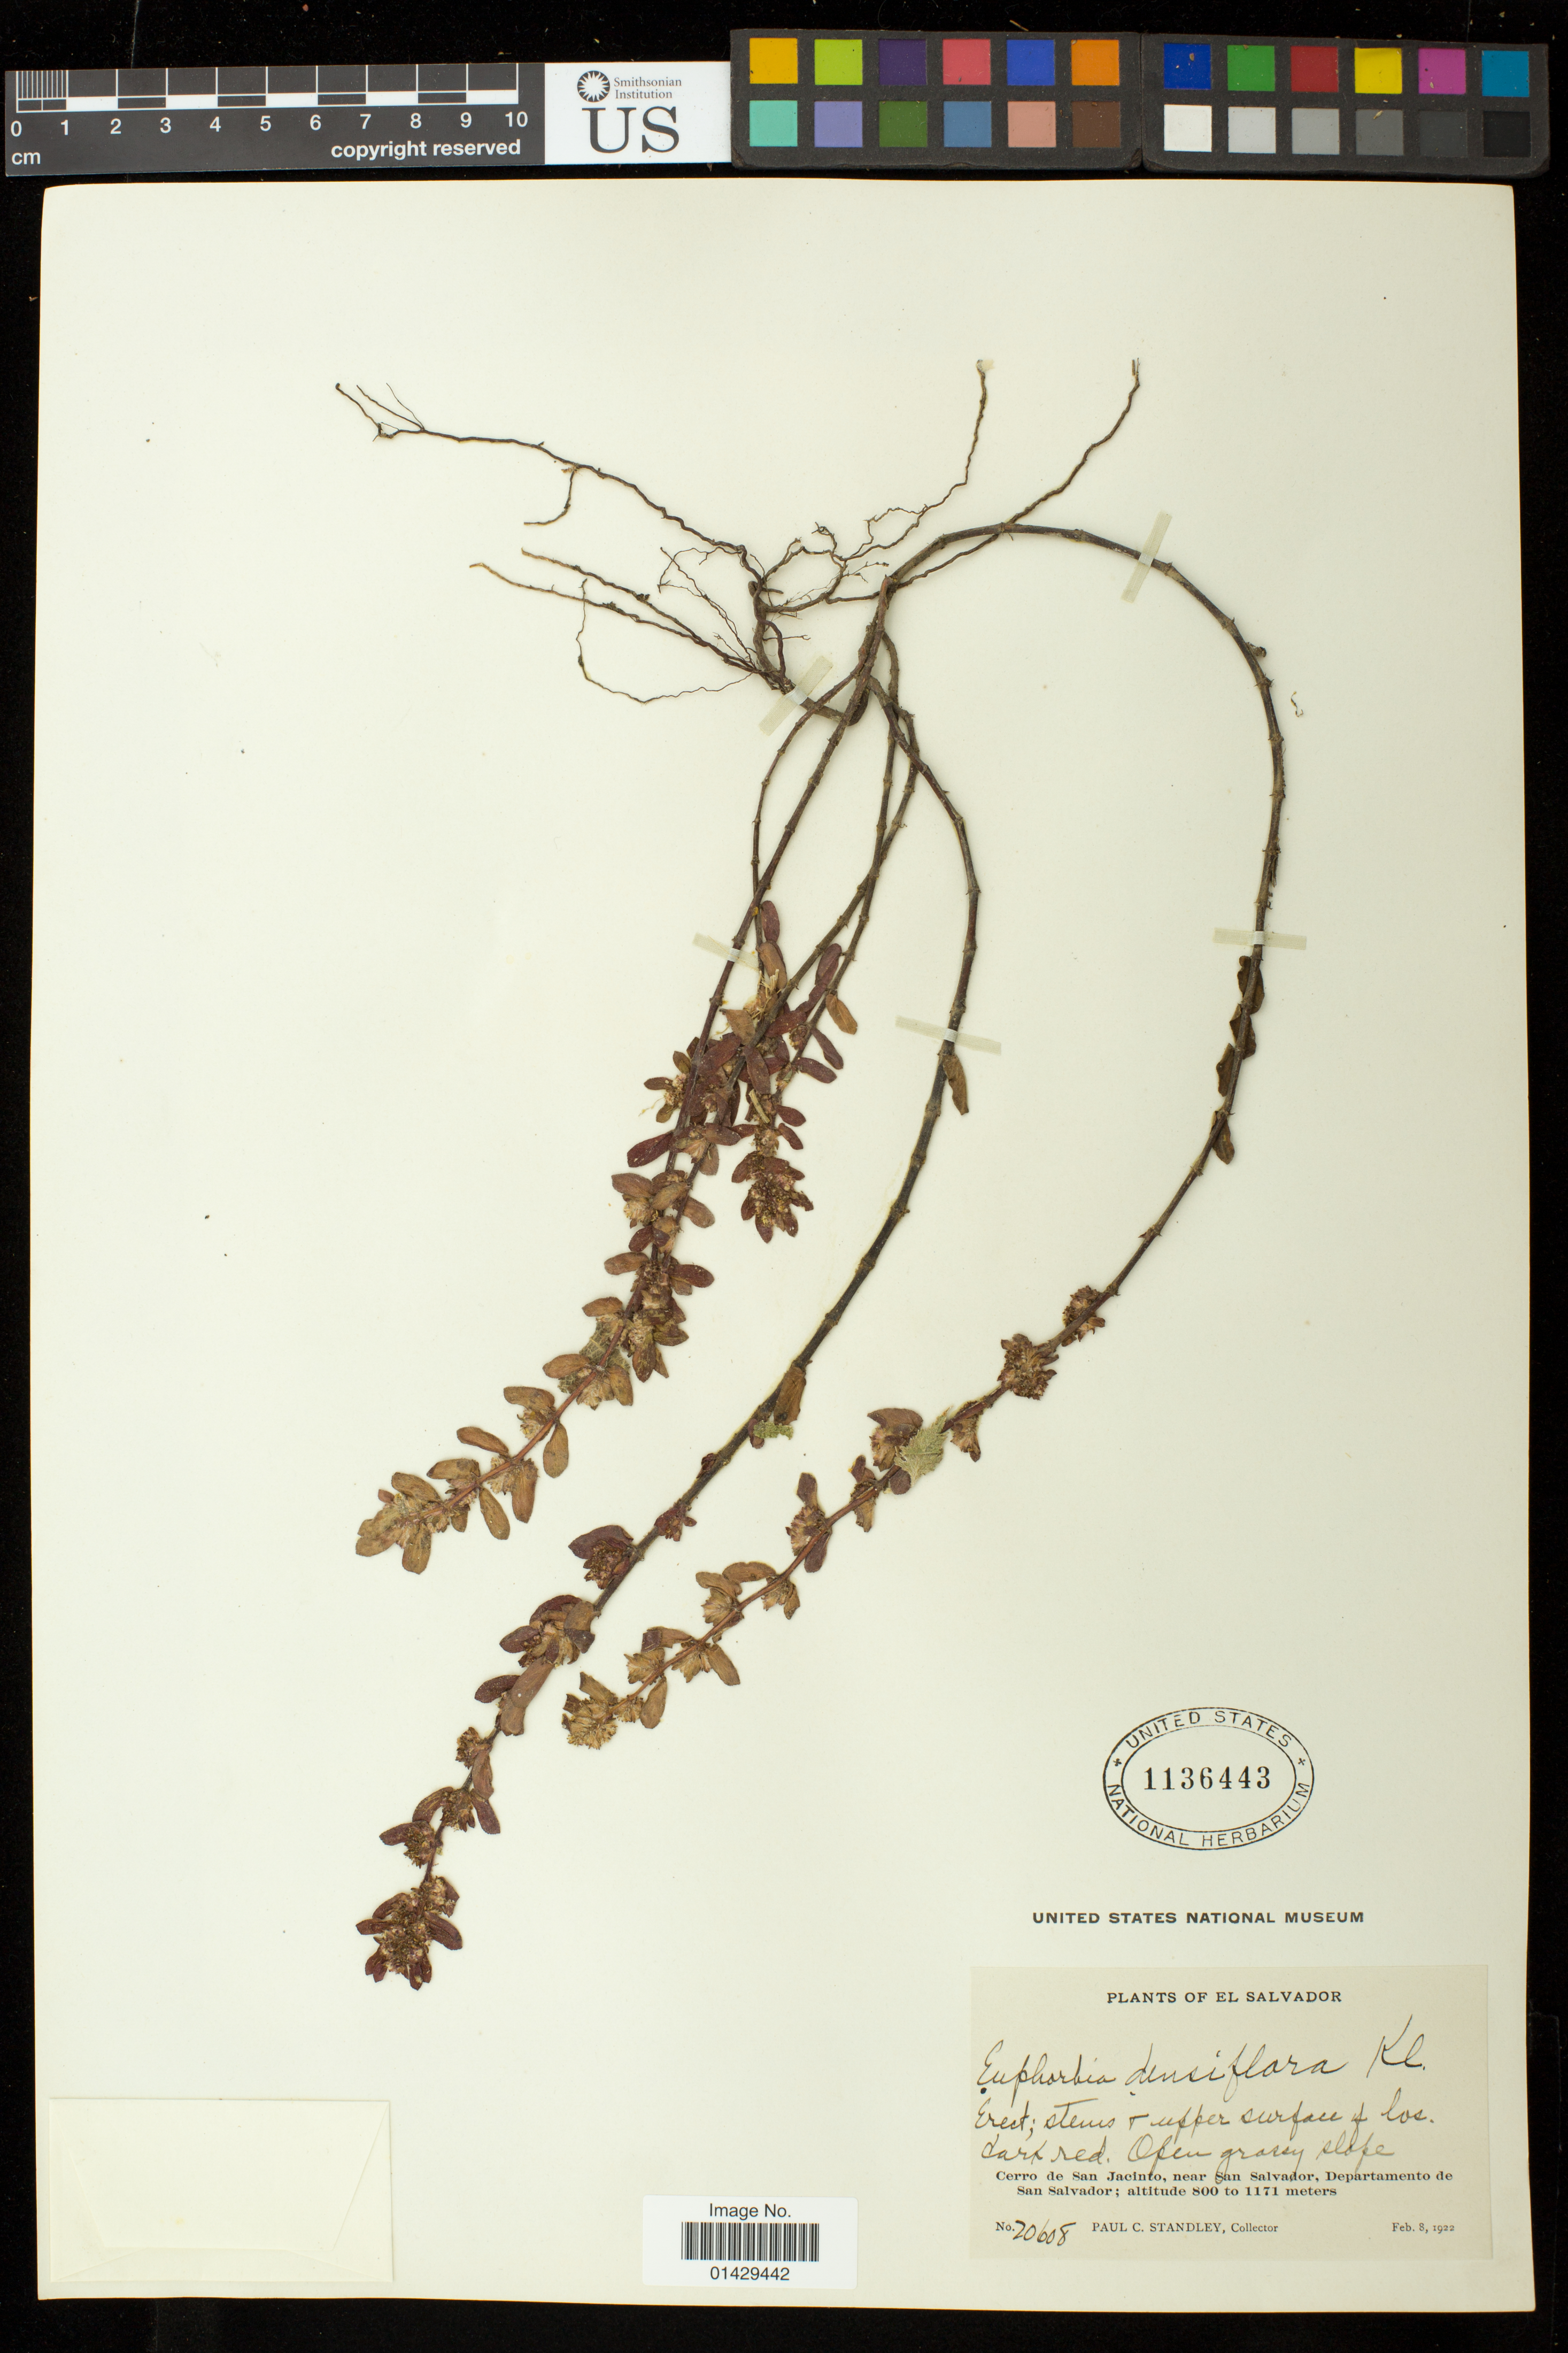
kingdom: Plantae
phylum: Tracheophyta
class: Magnoliopsida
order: Malpighiales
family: Euphorbiaceae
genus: Euphorbia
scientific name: Euphorbia densiflora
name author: (Klotzsch & Garcke) Klotzsch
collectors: P. C. Standley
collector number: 20608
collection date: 1922-02-08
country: El Salvador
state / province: San Salvador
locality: Open grassy slope. Cerro de San Jacinto, near San Salvador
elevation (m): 800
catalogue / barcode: US 1136443